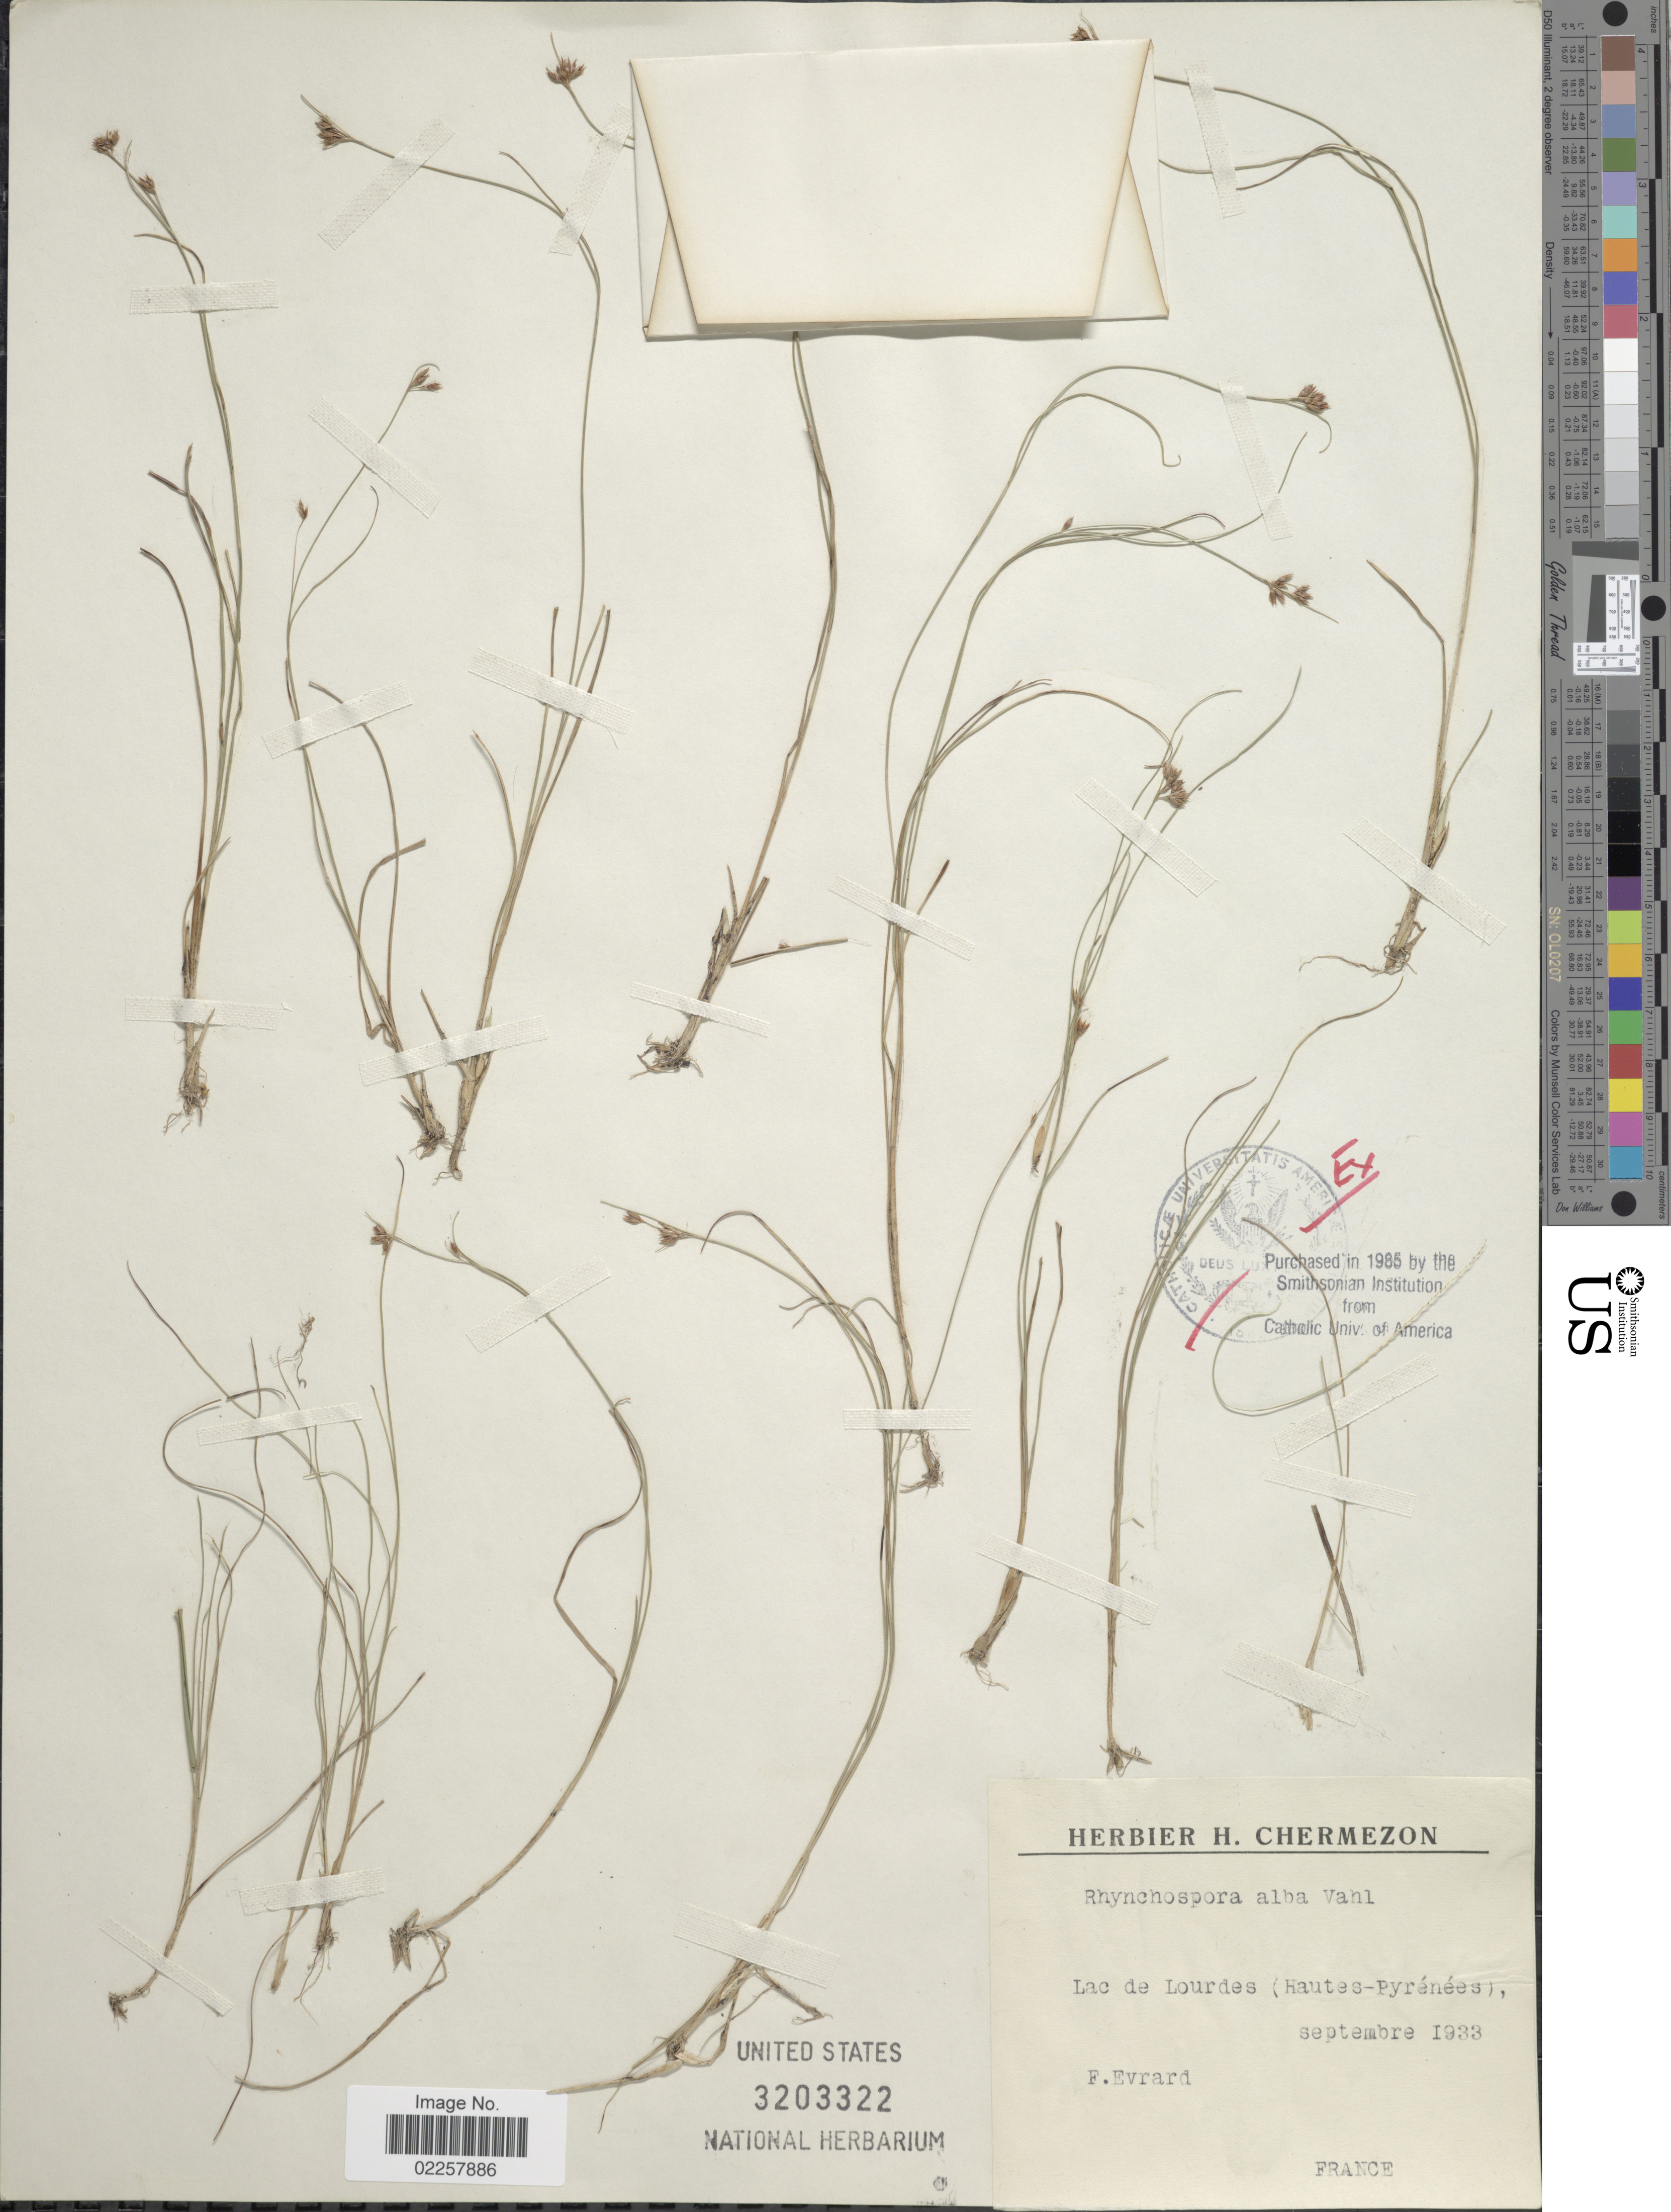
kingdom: Plantae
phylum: Tracheophyta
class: Liliopsida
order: Poales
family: Cyperaceae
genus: Rhynchospora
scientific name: Rhynchospora alba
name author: (L.) Vahl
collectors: F. Evrard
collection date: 1933-09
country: France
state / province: Occitanie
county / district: Hautes-Pyrénées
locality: Lac de Lourdes (Huates-Pyrenees)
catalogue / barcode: US 3203322